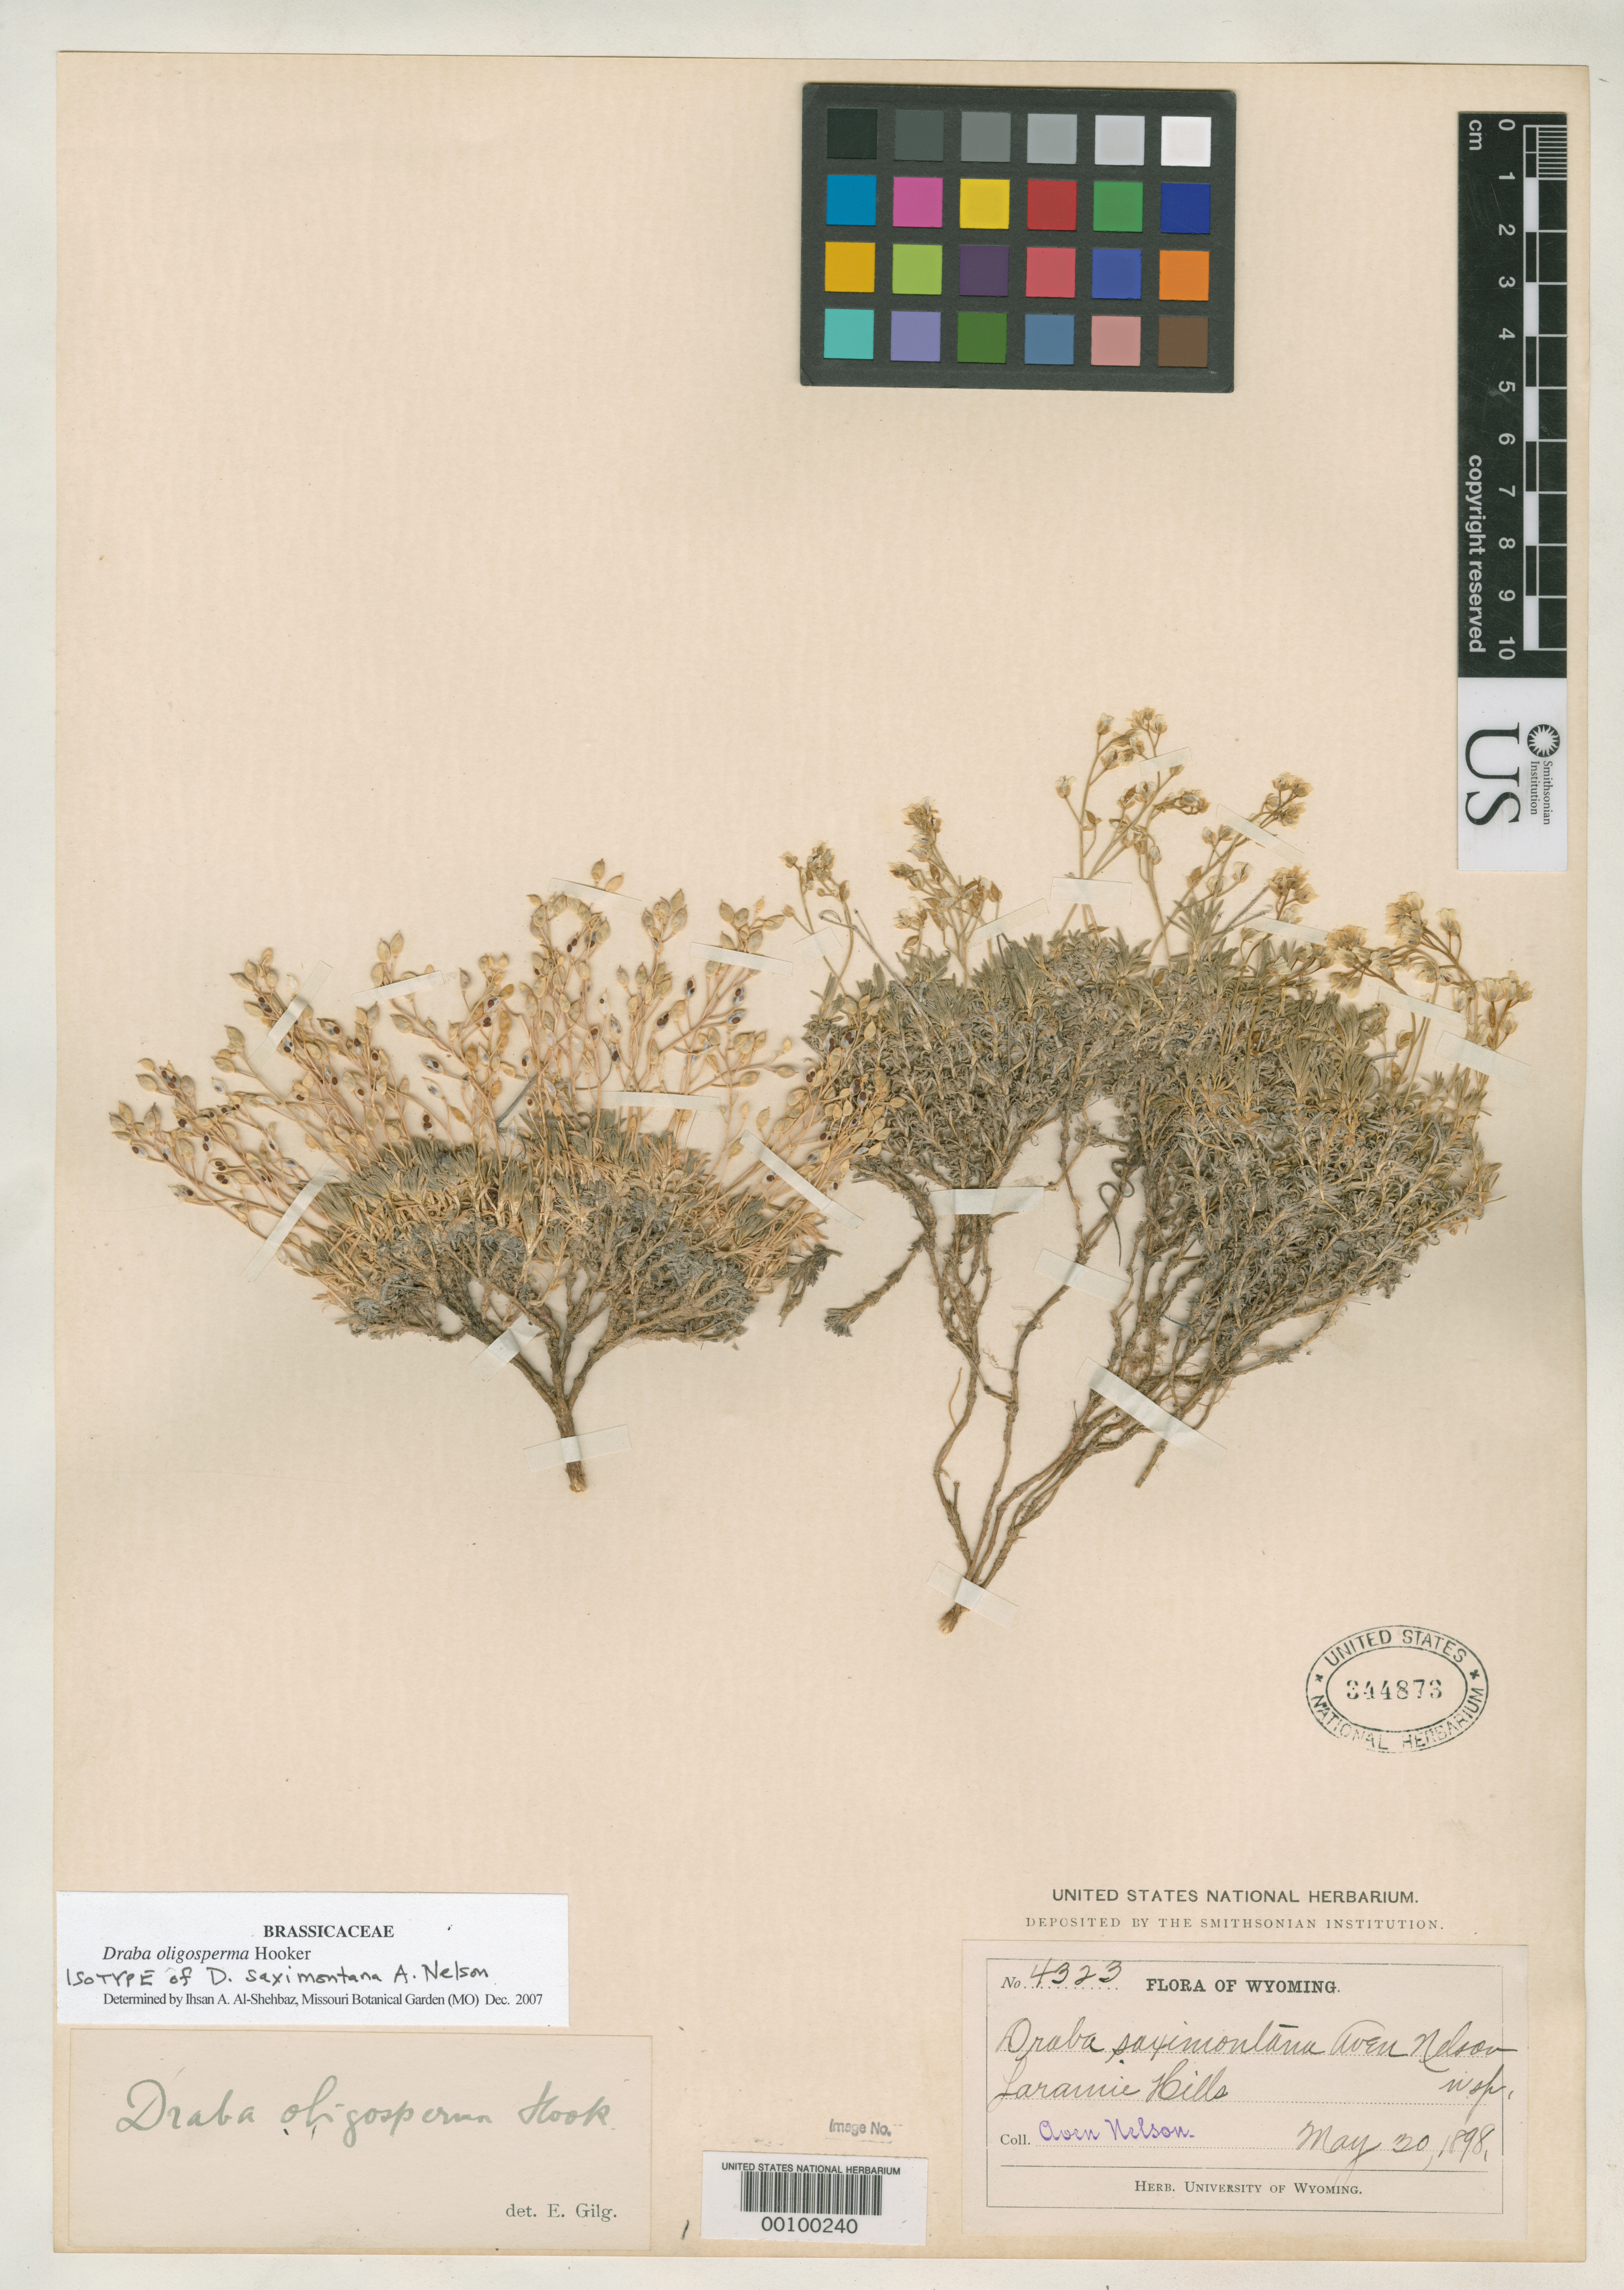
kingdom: Plantae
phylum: Tracheophyta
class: Magnoliopsida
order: Brassicales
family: Brassicaceae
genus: Draba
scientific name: Draba saximontana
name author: A. Nelson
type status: Type Collection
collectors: A. Nelson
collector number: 4323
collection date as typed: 20 May 1898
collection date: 1898-05-20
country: United States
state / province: Wyoming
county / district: Albany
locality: Laramie Hills.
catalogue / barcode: US 344873